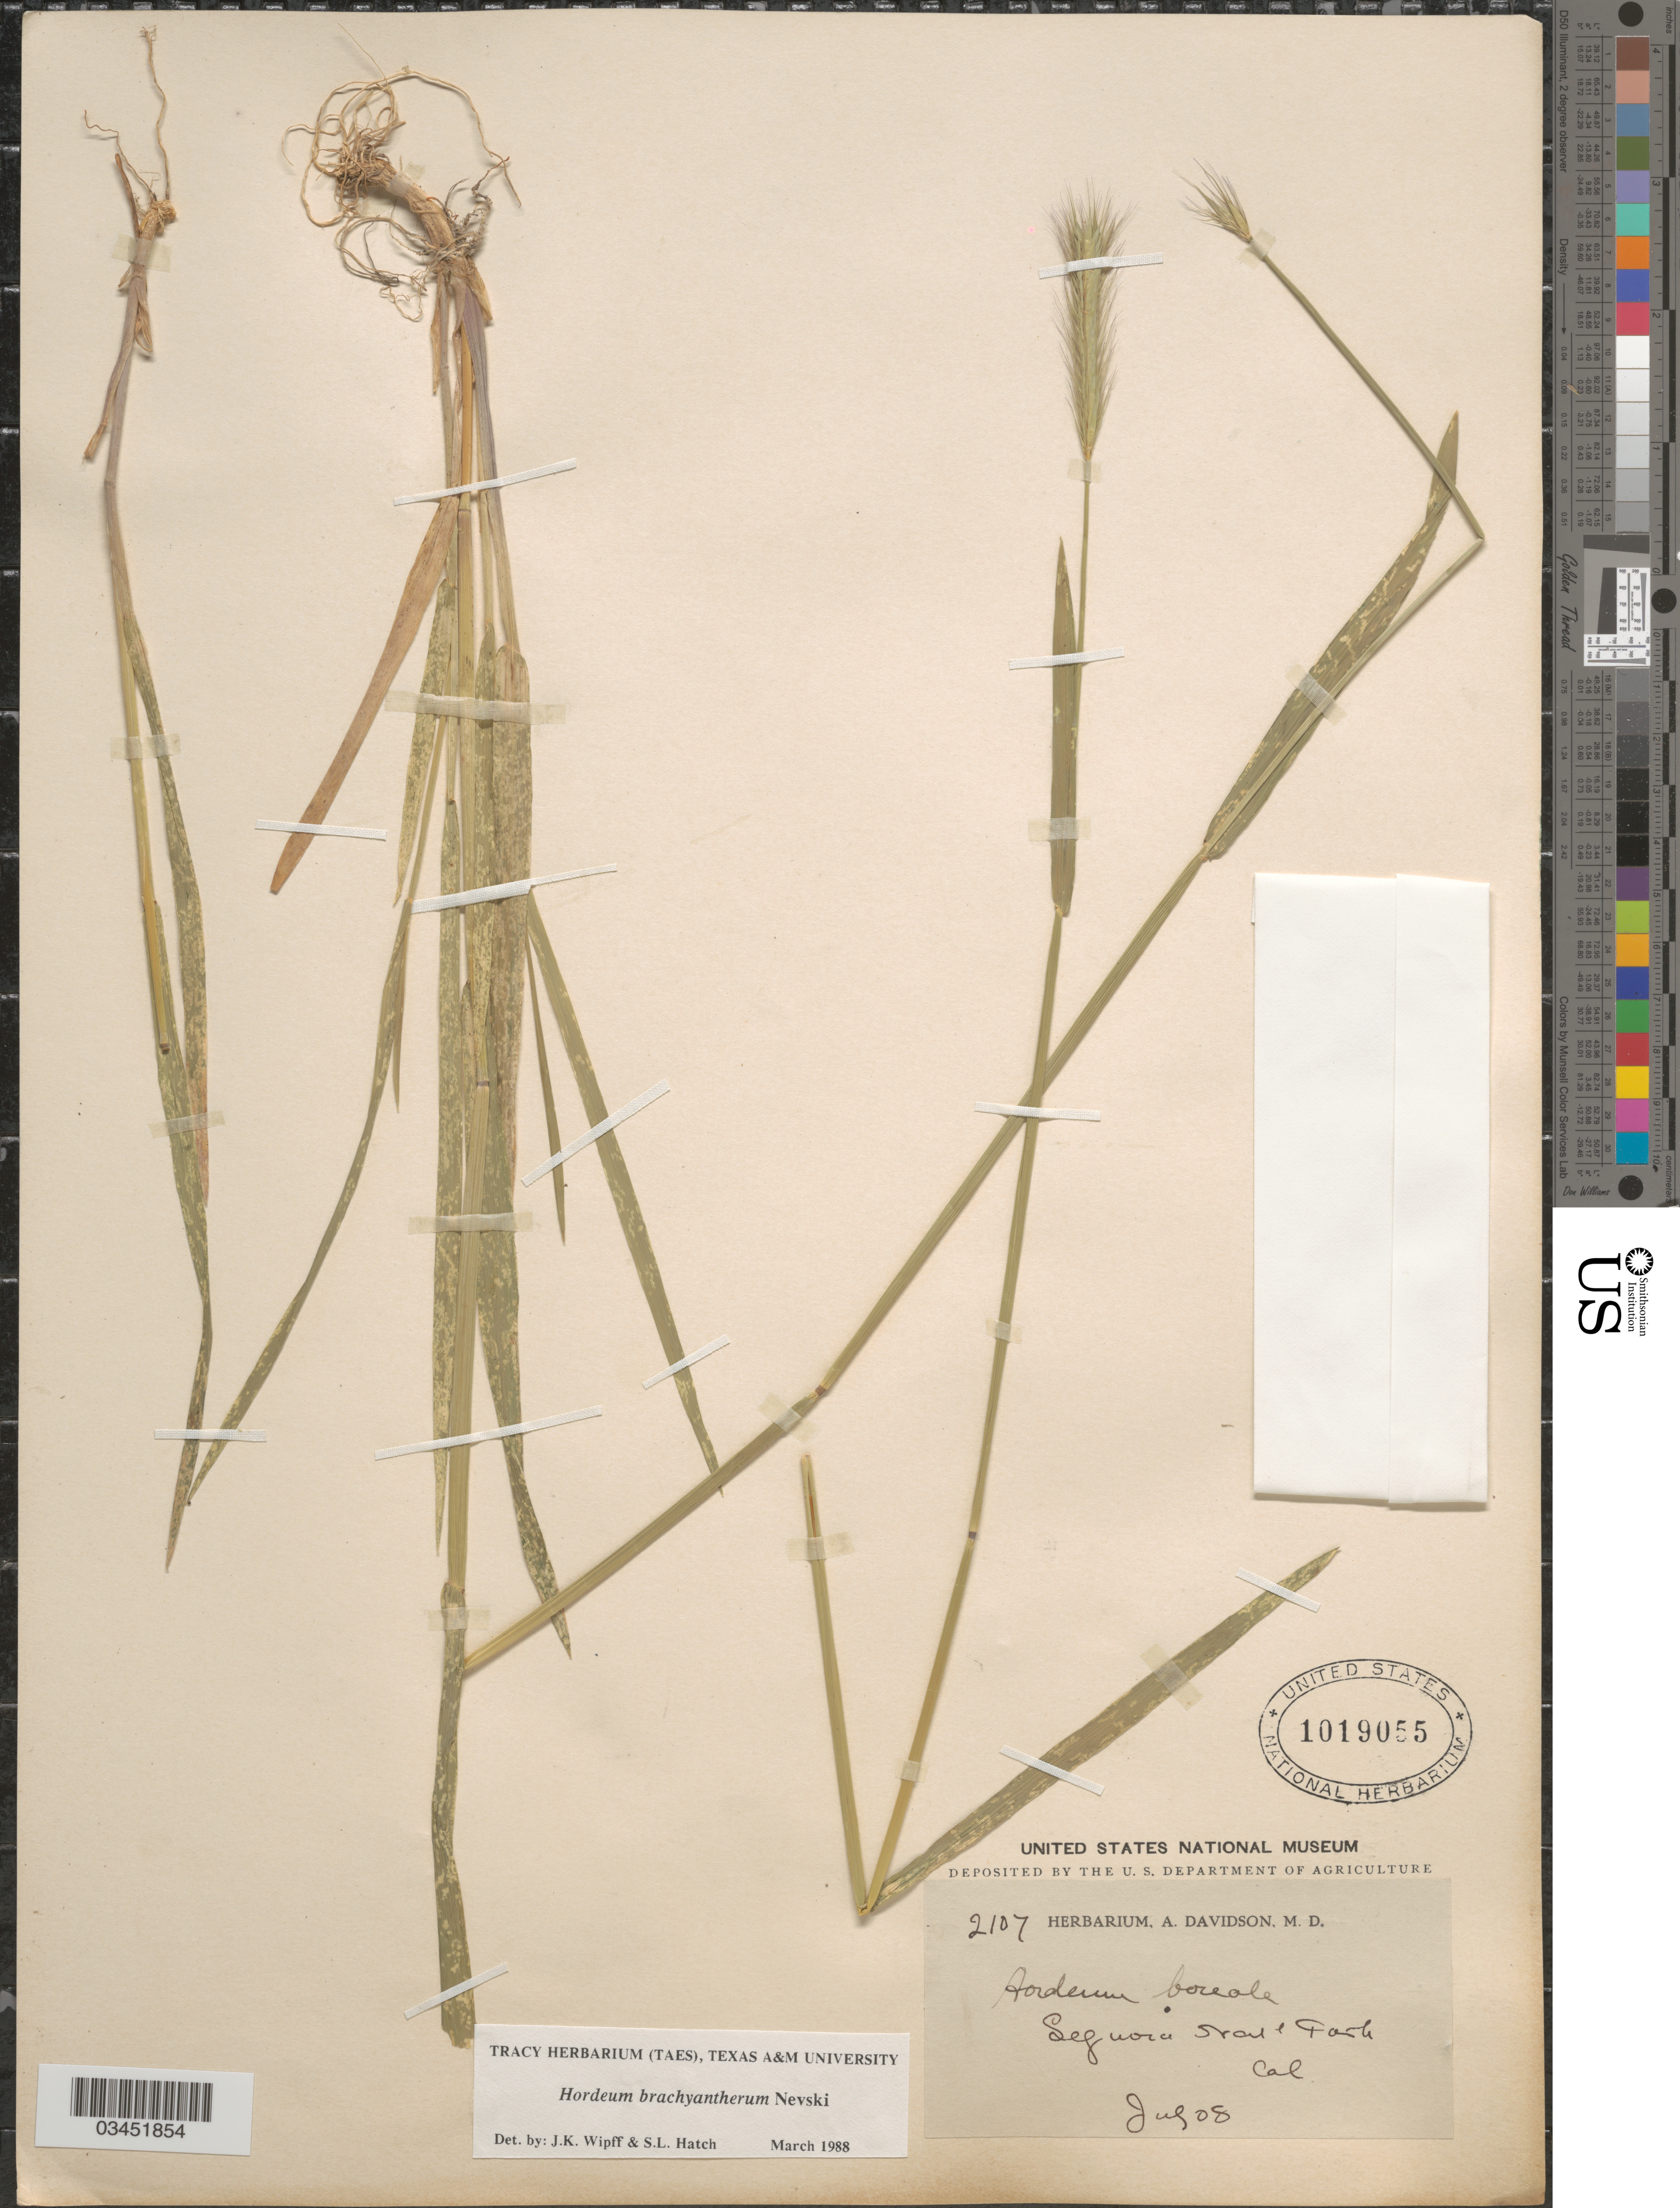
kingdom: Plantae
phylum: Tracheophyta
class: Liliopsida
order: Poales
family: Poaceae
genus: Hordeum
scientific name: Hordeum brachyantherum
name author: Nevski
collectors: ex herb. A. Davidson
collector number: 2107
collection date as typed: Transcribed d/m/y: /7/8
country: United States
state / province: California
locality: Sequoia Nat'l Park.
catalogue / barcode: US 1019055